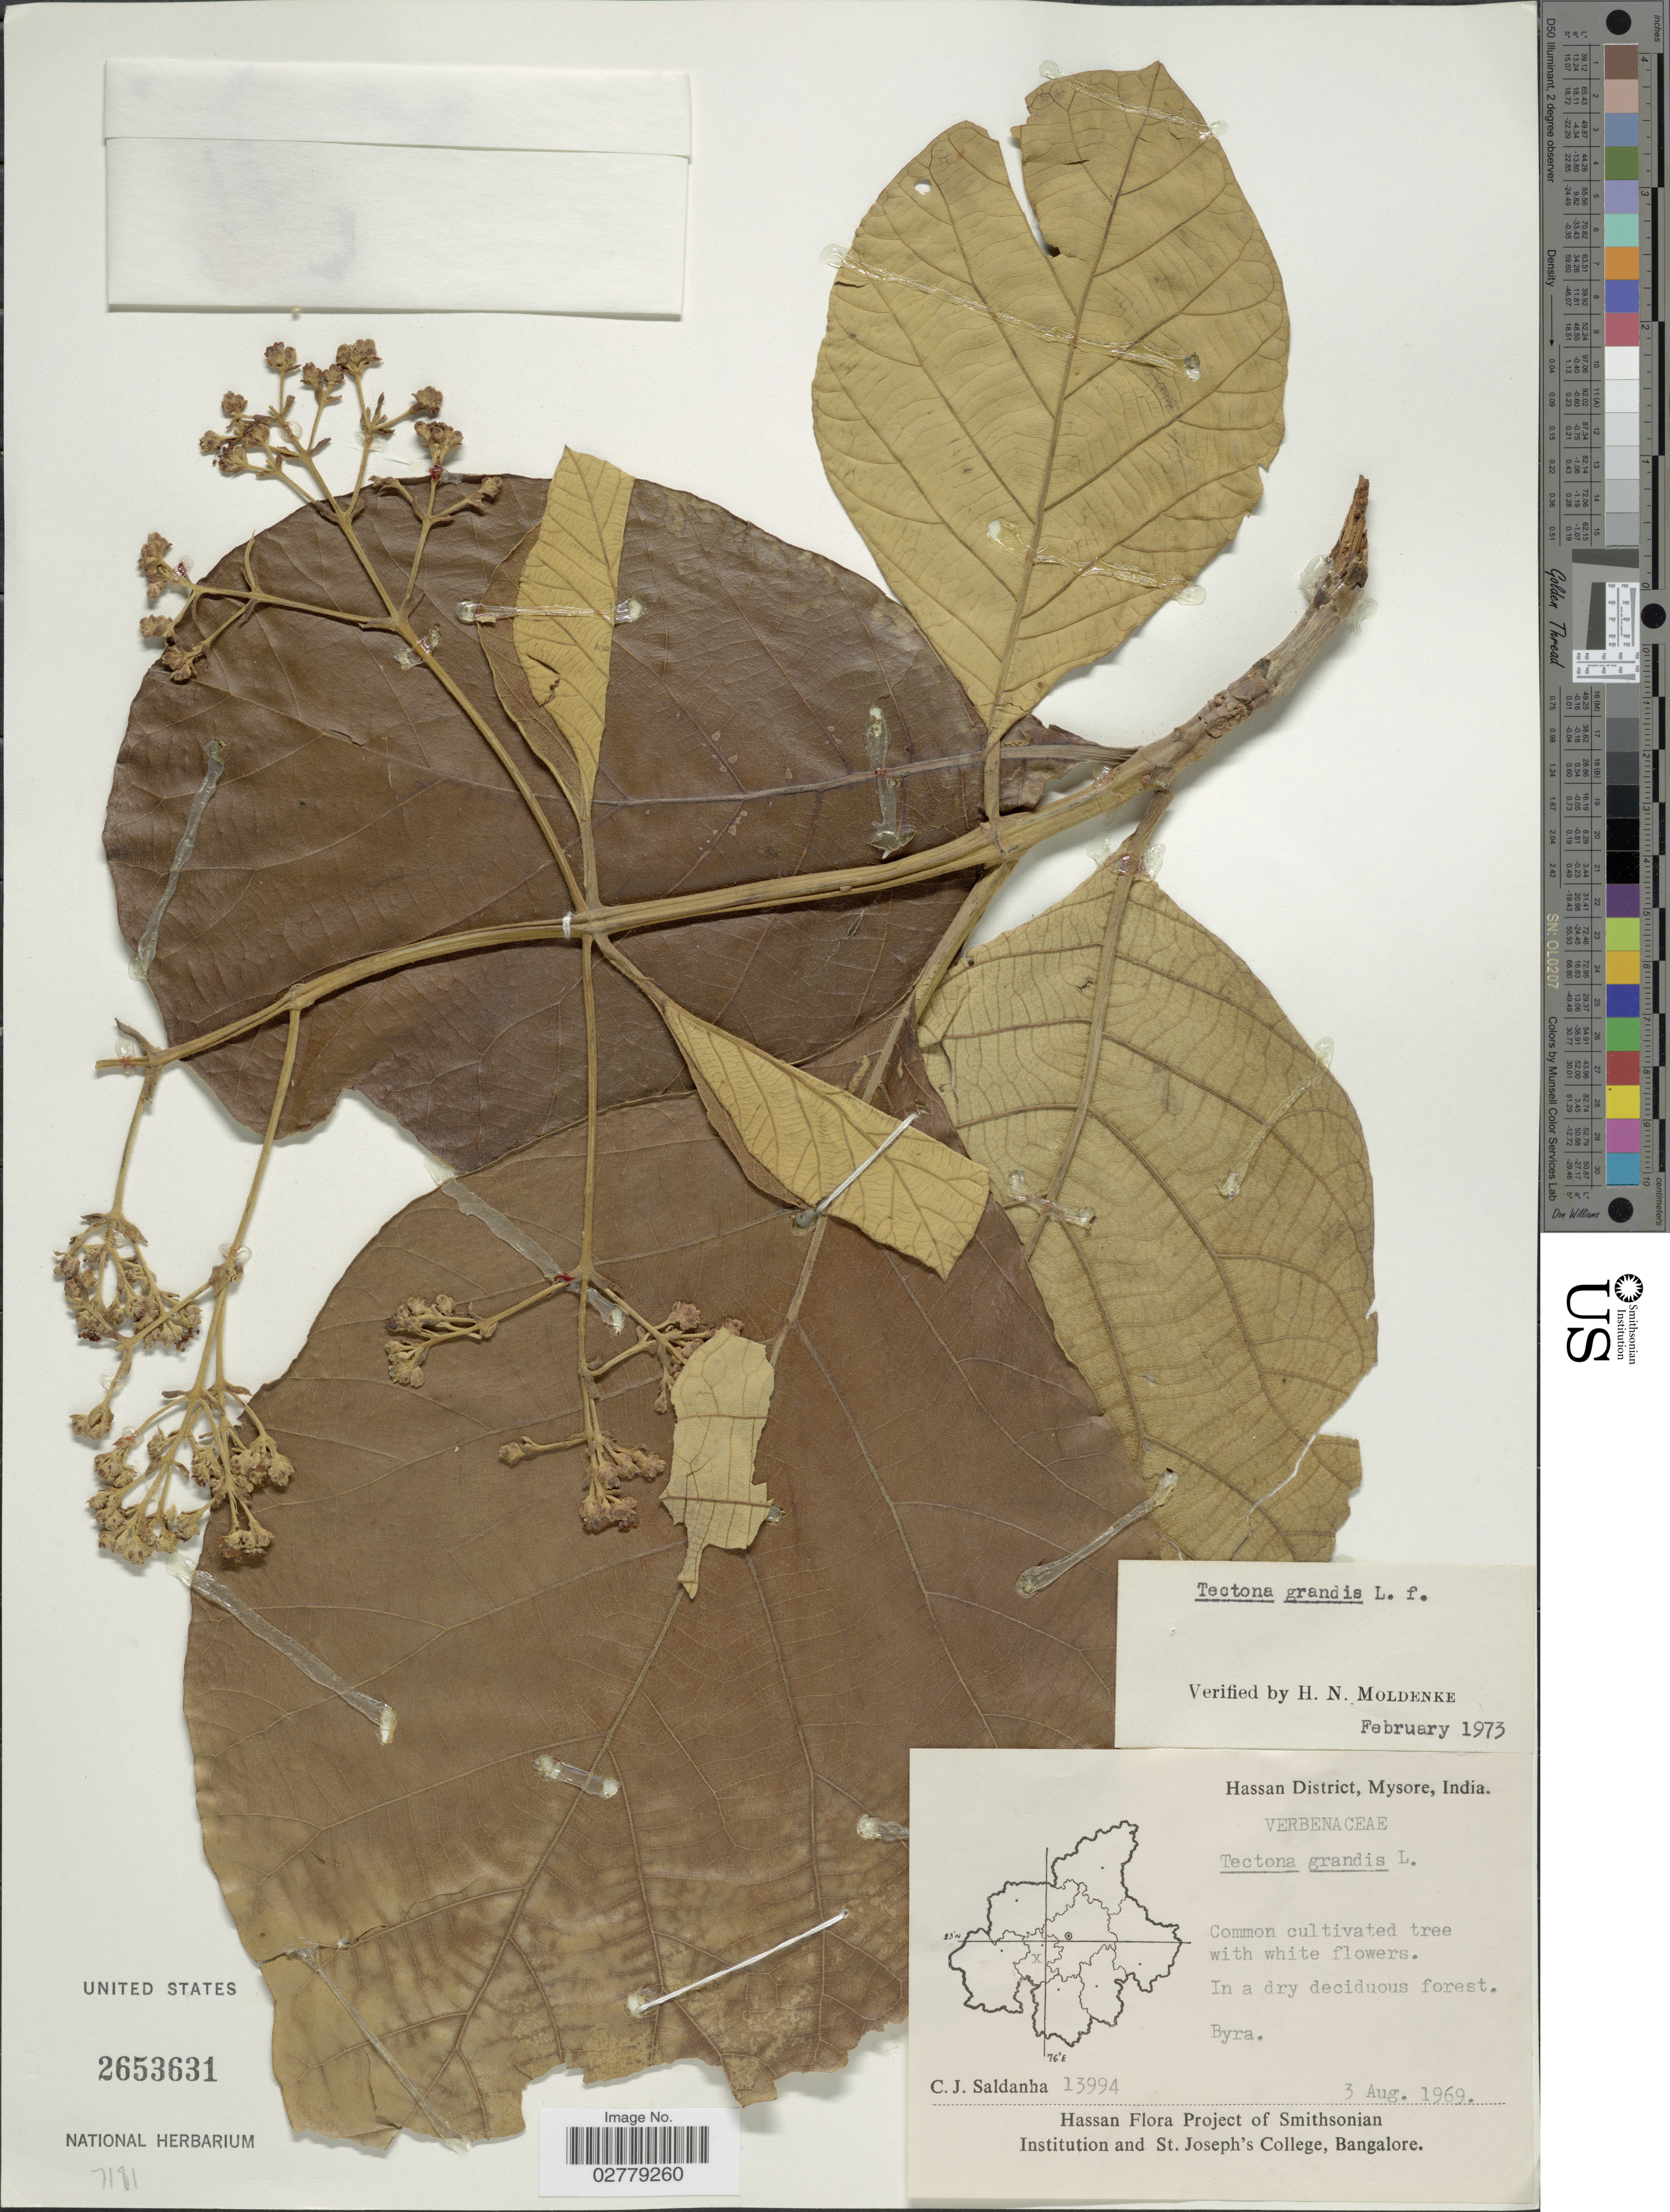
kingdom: Plantae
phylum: Tracheophyta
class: Magnoliopsida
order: Lamiales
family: Lamiaceae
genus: Tectona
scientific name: Tectona grandis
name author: L. f.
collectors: C. J. Saldanha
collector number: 13994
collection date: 1969-08-03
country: India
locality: Hassan District, Mysore. Byra.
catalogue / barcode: US 2653631